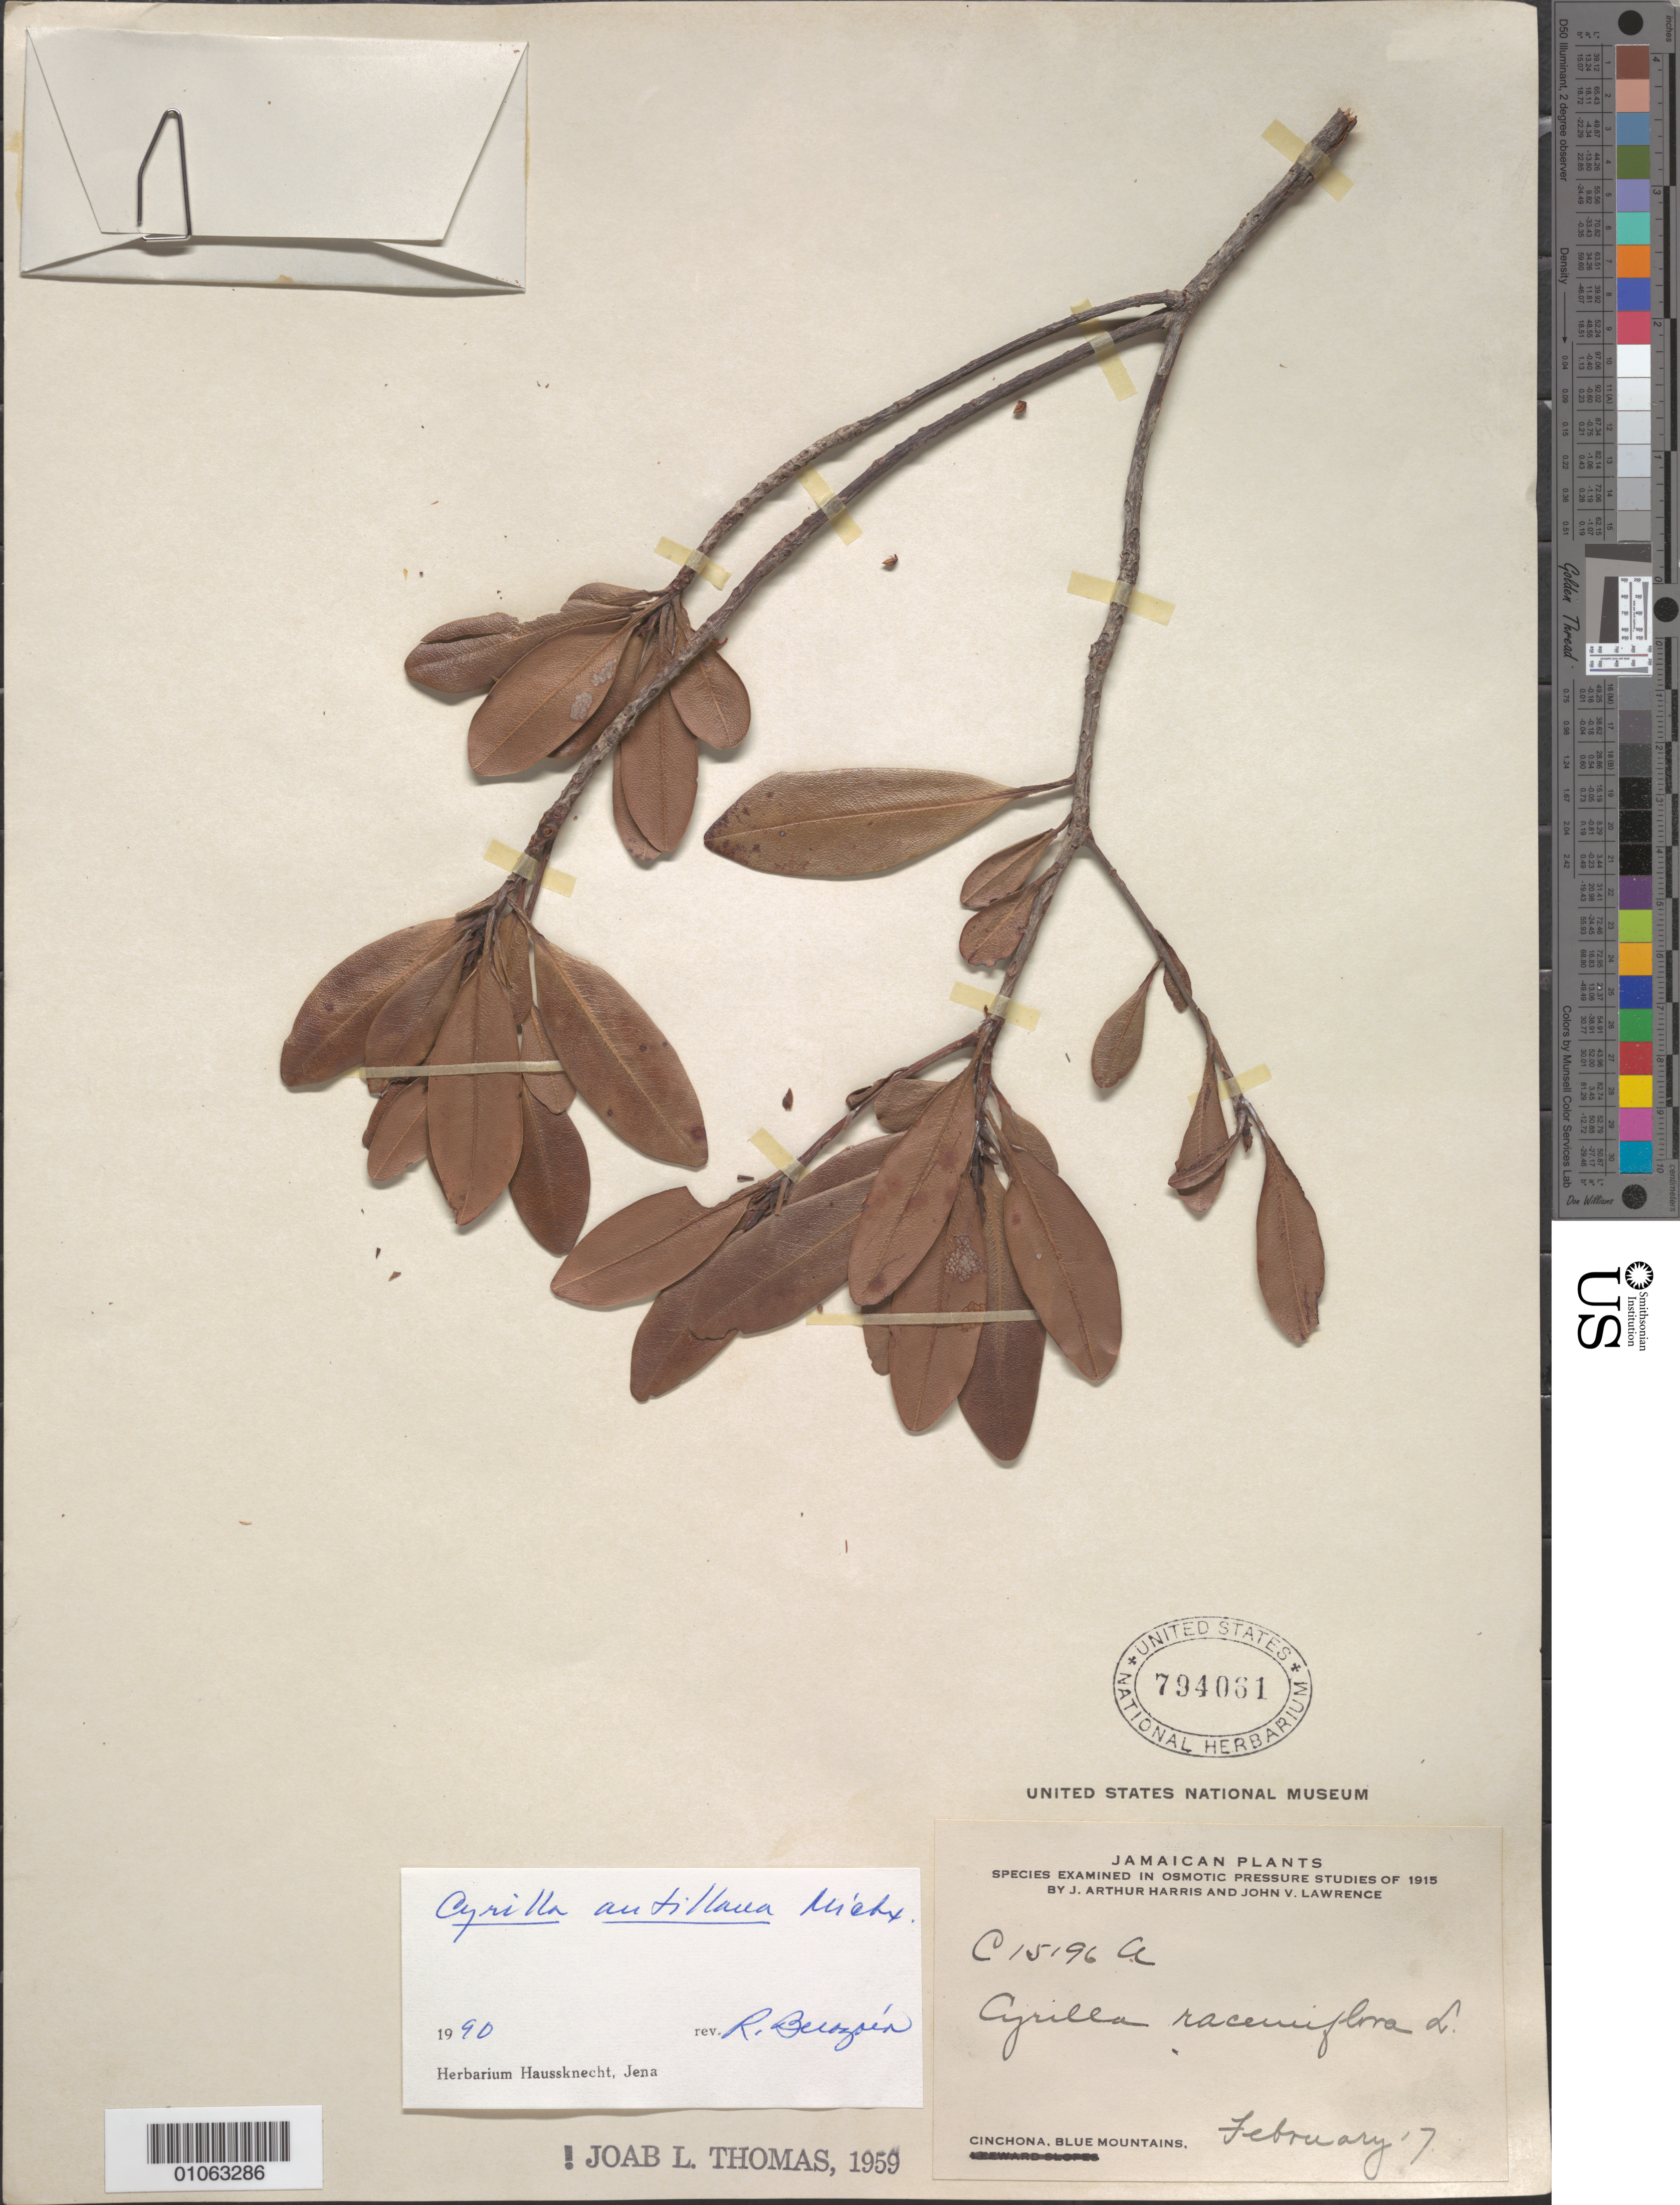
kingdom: Plantae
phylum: Tracheophyta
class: Magnoliopsida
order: Ericales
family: Cyrillaceae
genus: Cyrilla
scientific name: Cyrilla antillana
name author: Michx.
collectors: A. Harris & J. Lawrence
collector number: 15196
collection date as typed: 07 Feb 1915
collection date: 1915-02-07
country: Jamaica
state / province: Kingston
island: Jamaica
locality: Cinchona, Blue Mountain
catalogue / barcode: US 794061